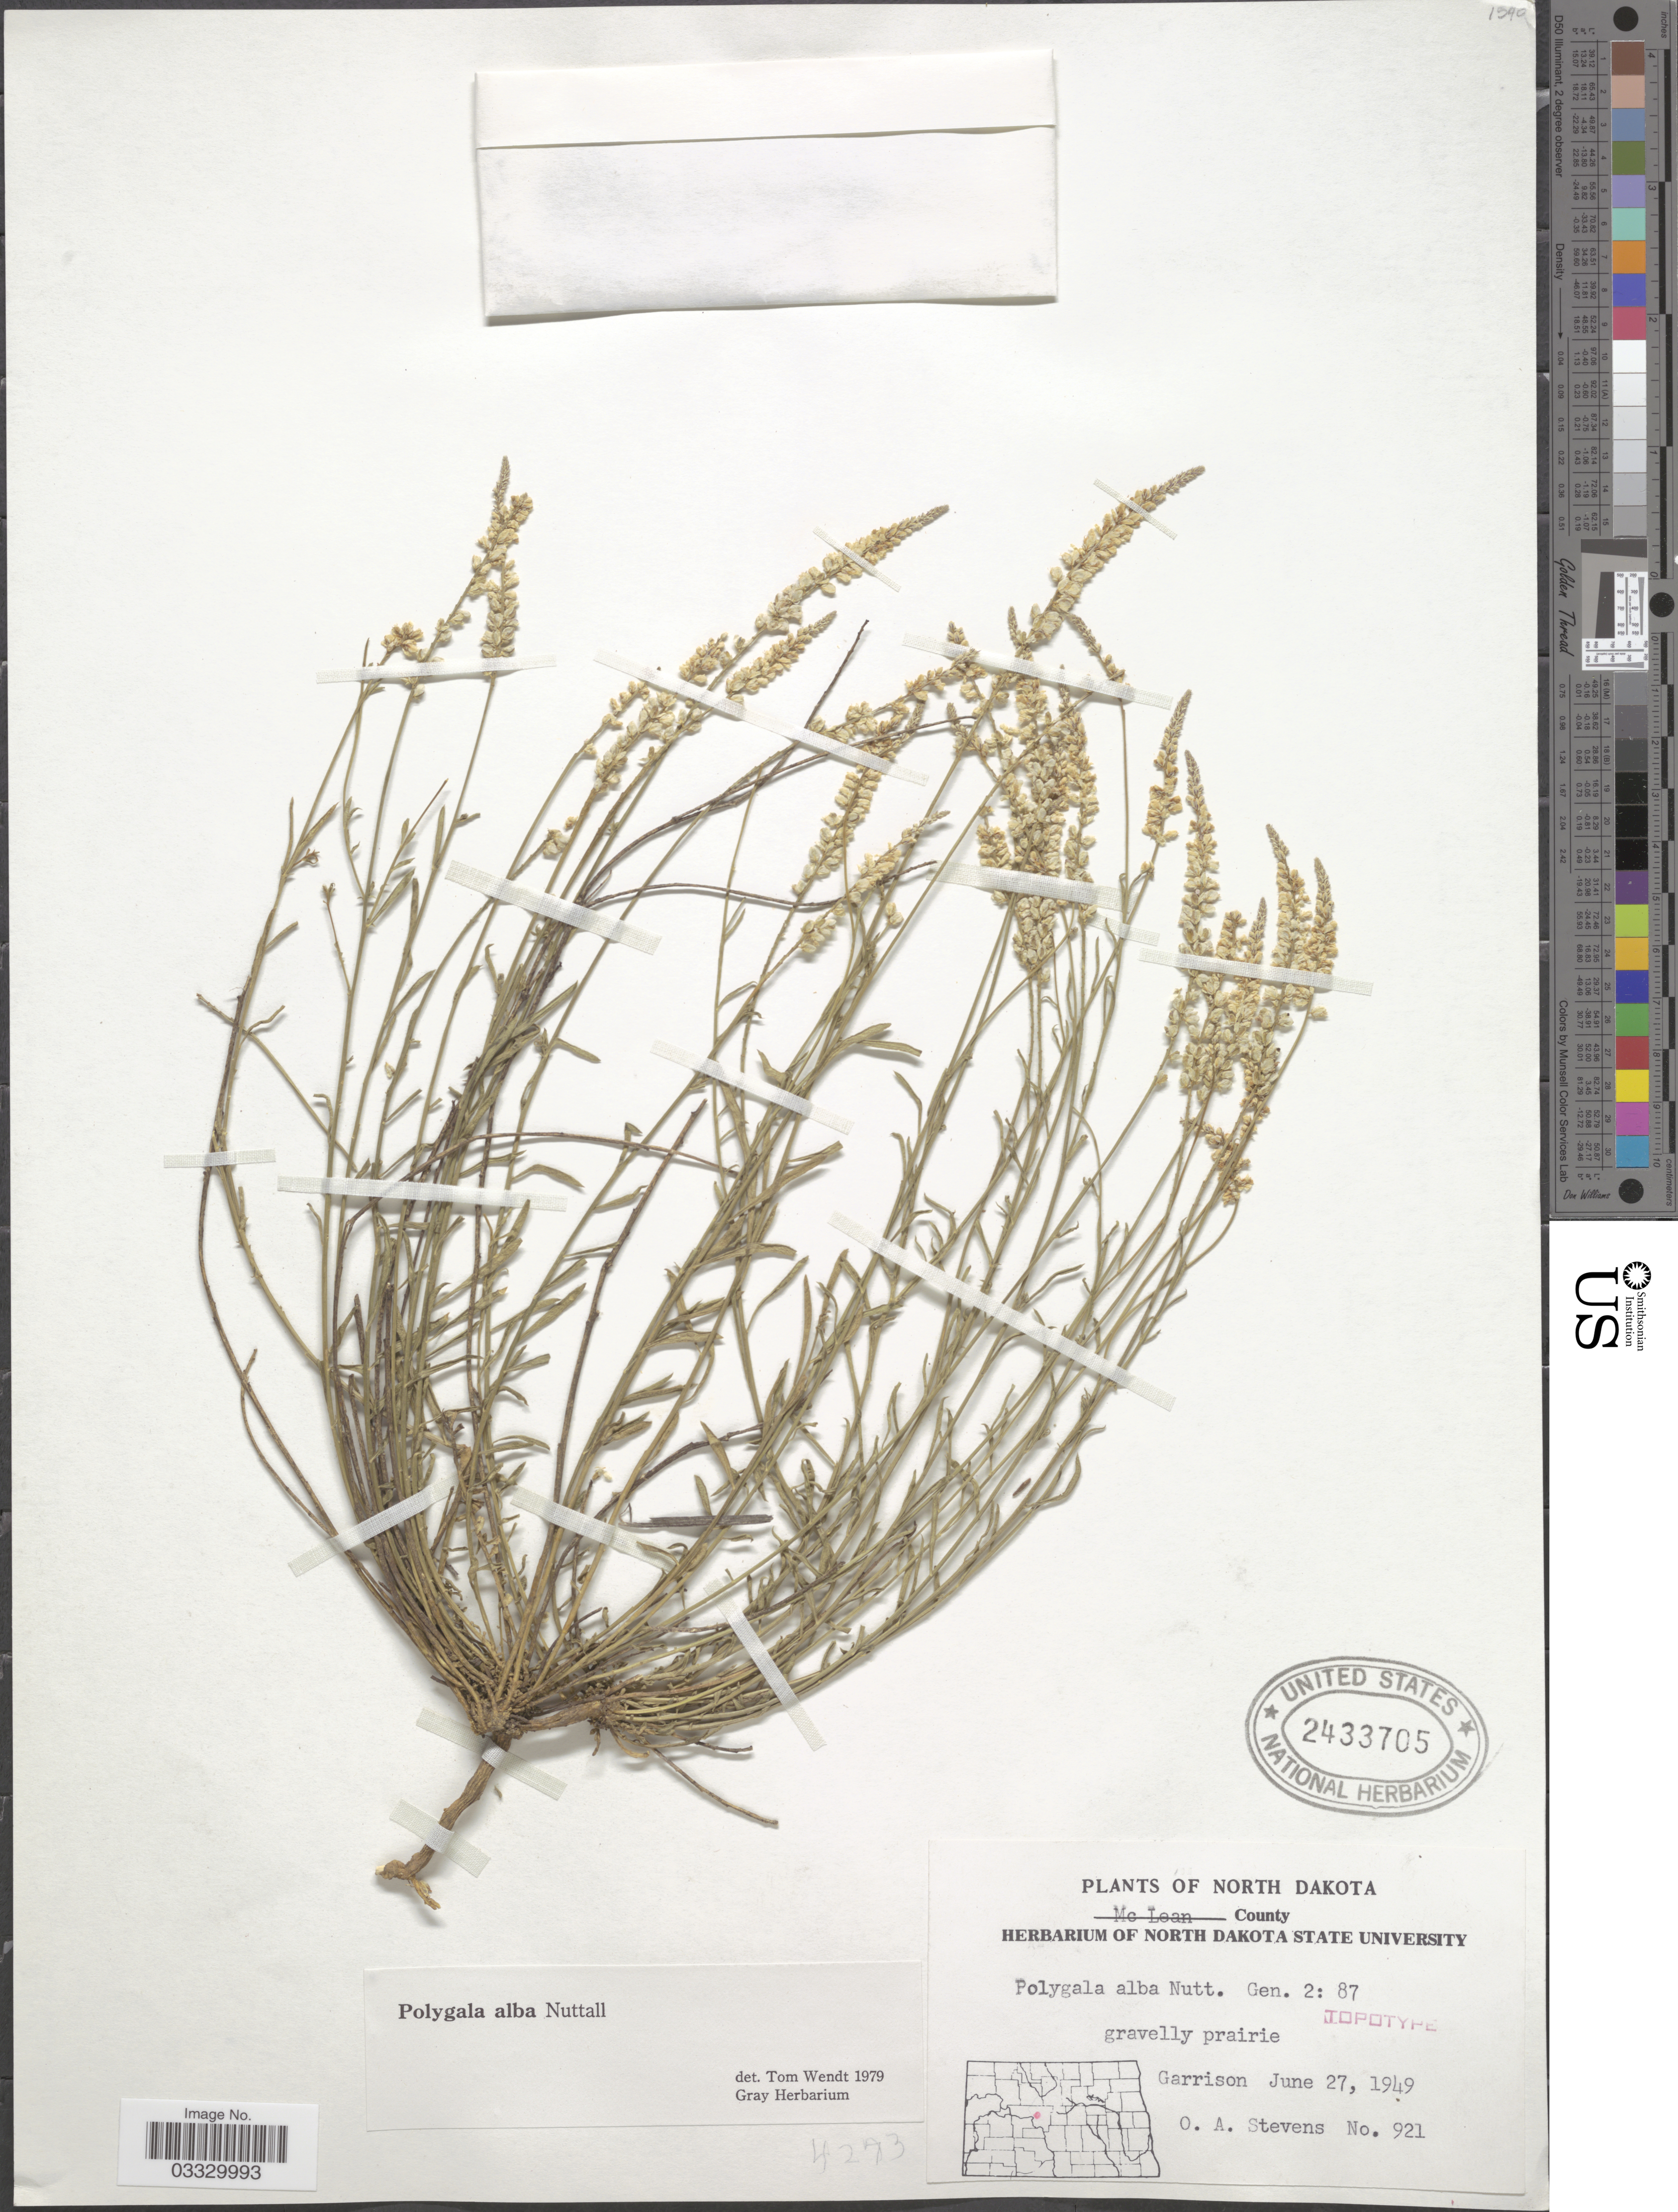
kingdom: Plantae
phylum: Tracheophyta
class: Magnoliopsida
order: Fabales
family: Polygalaceae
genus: Polygala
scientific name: Polygala alba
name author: Nutt.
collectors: O. A. Stevens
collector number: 921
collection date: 1949-06-27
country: United States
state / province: North Dakota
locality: McLean County. Garrison.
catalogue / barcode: US 2433705